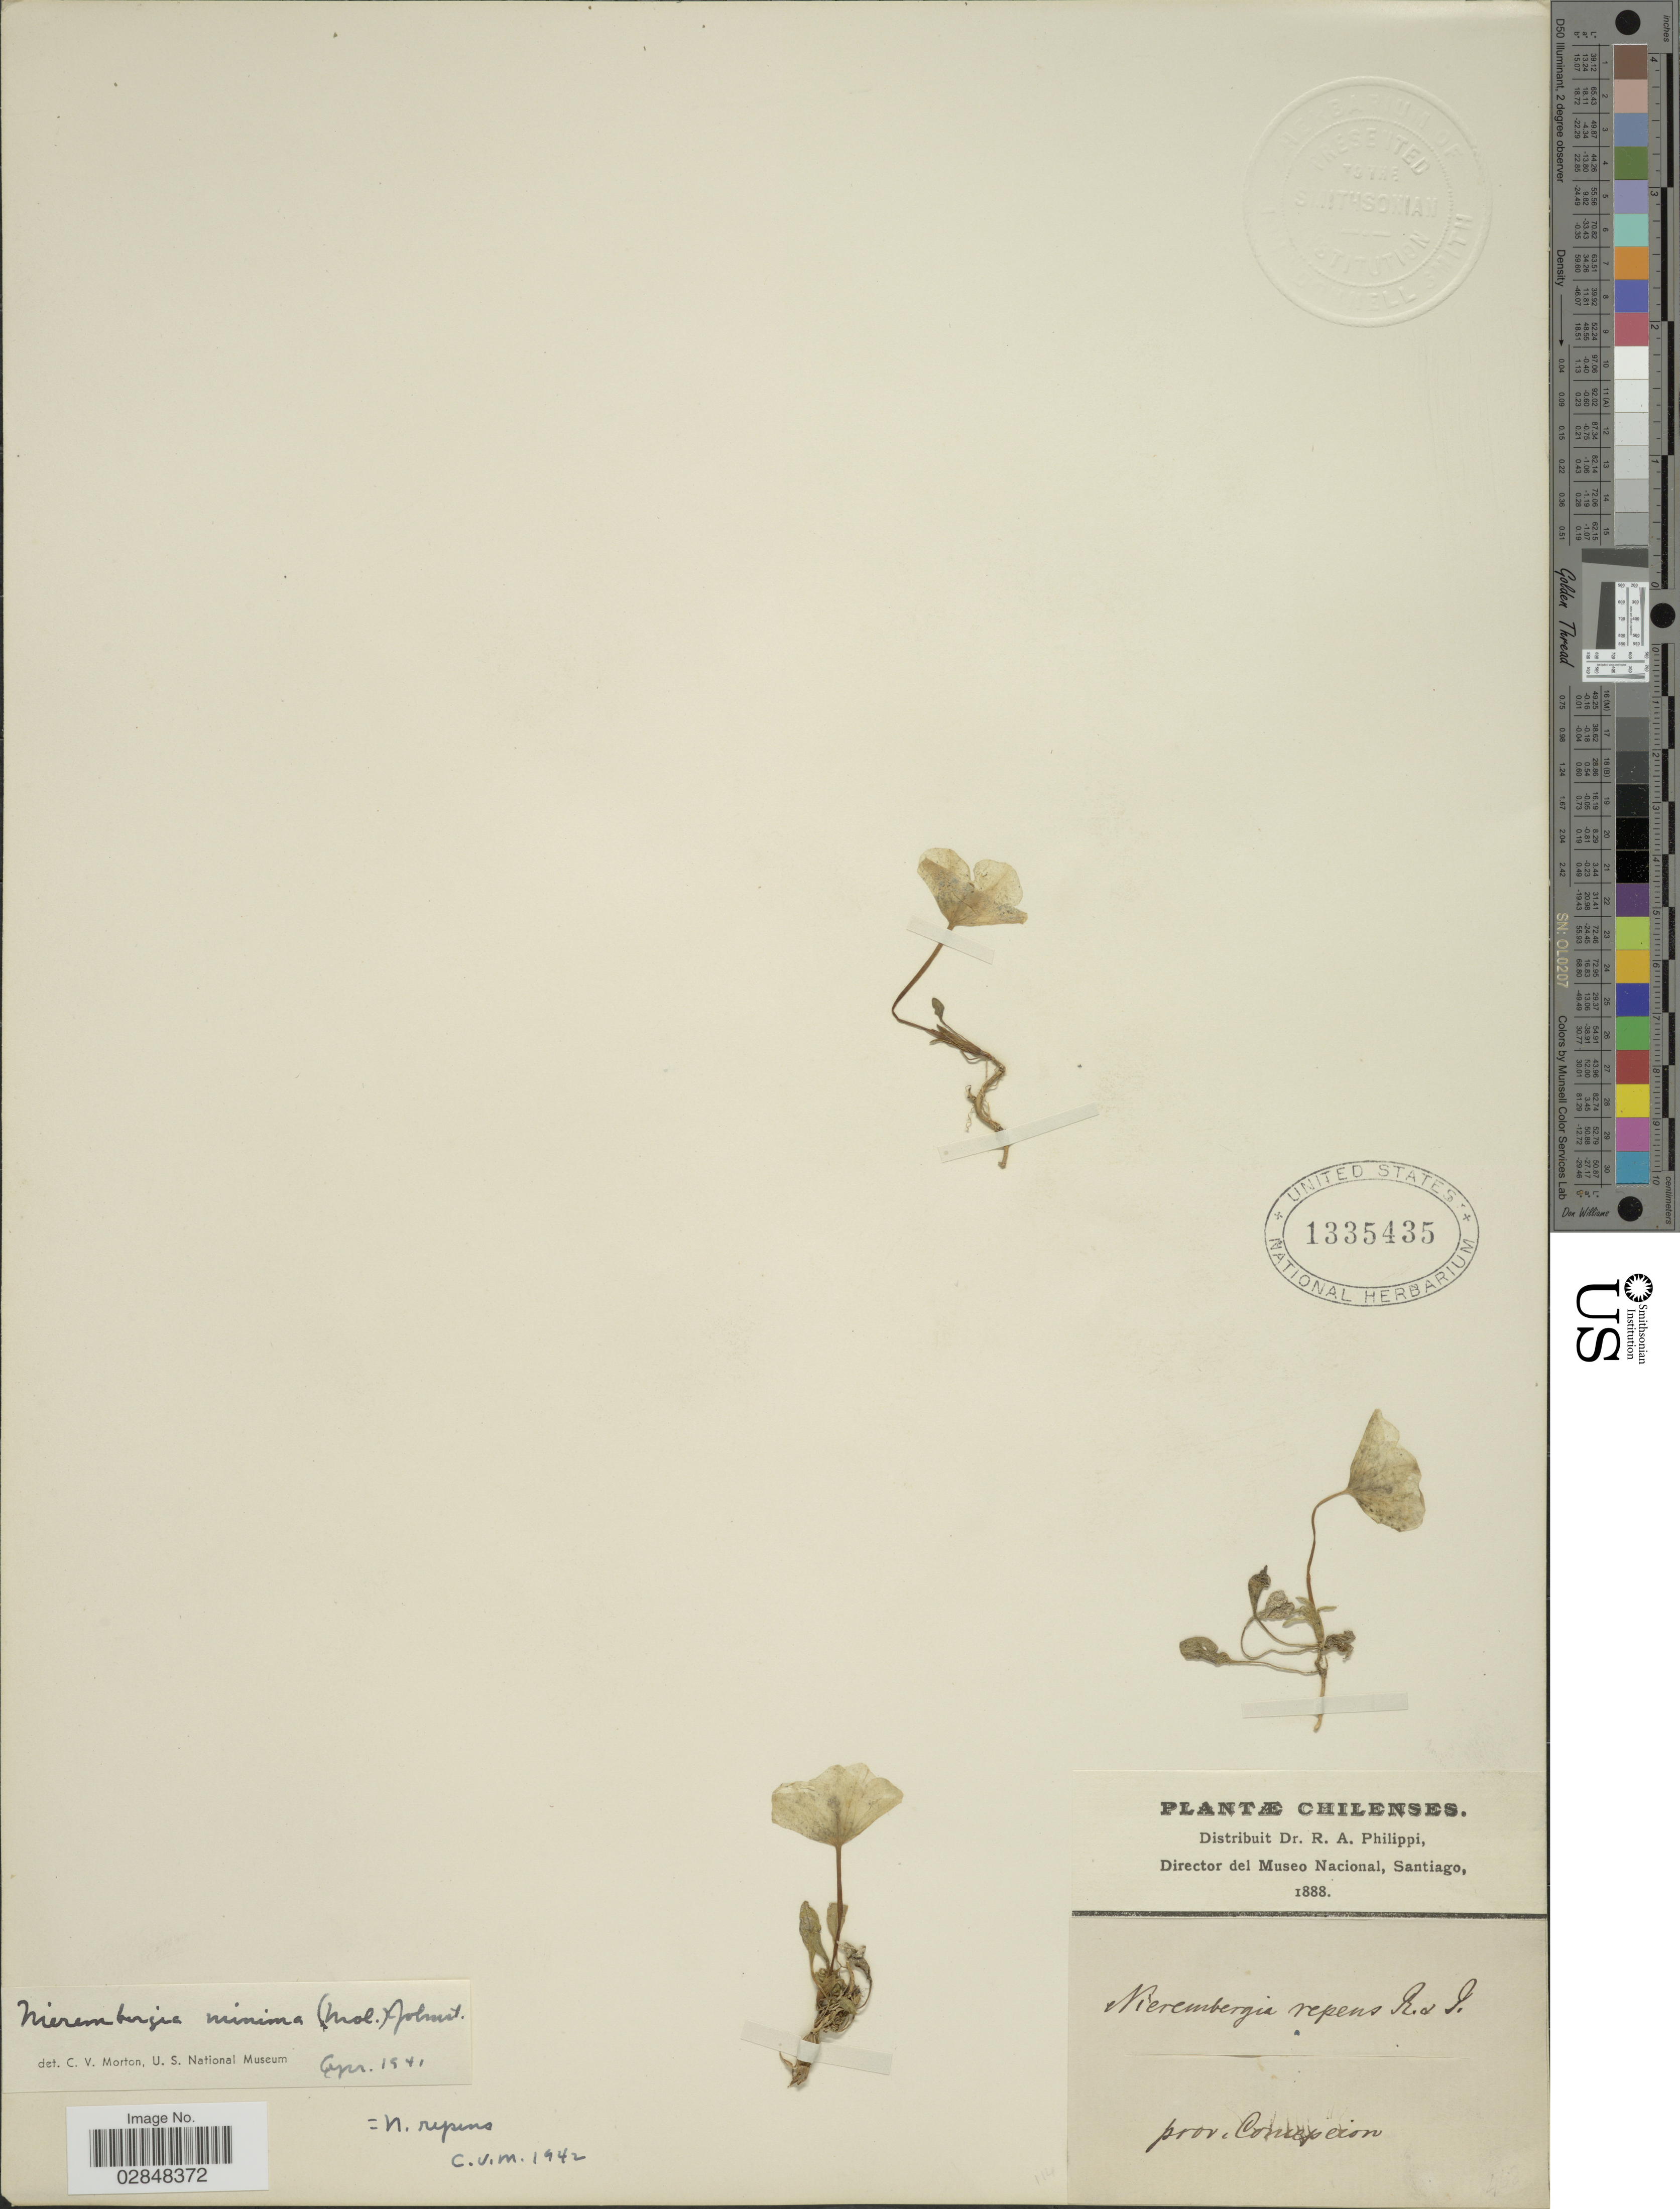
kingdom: Plantae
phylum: Tracheophyta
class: Magnoliopsida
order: Solanales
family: Solanaceae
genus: Nierembergia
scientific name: Nierembergia repens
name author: Ruiz & Pav.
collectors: R. A. Philippi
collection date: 1888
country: Chile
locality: Prov. Concepcion.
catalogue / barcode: US 1335435